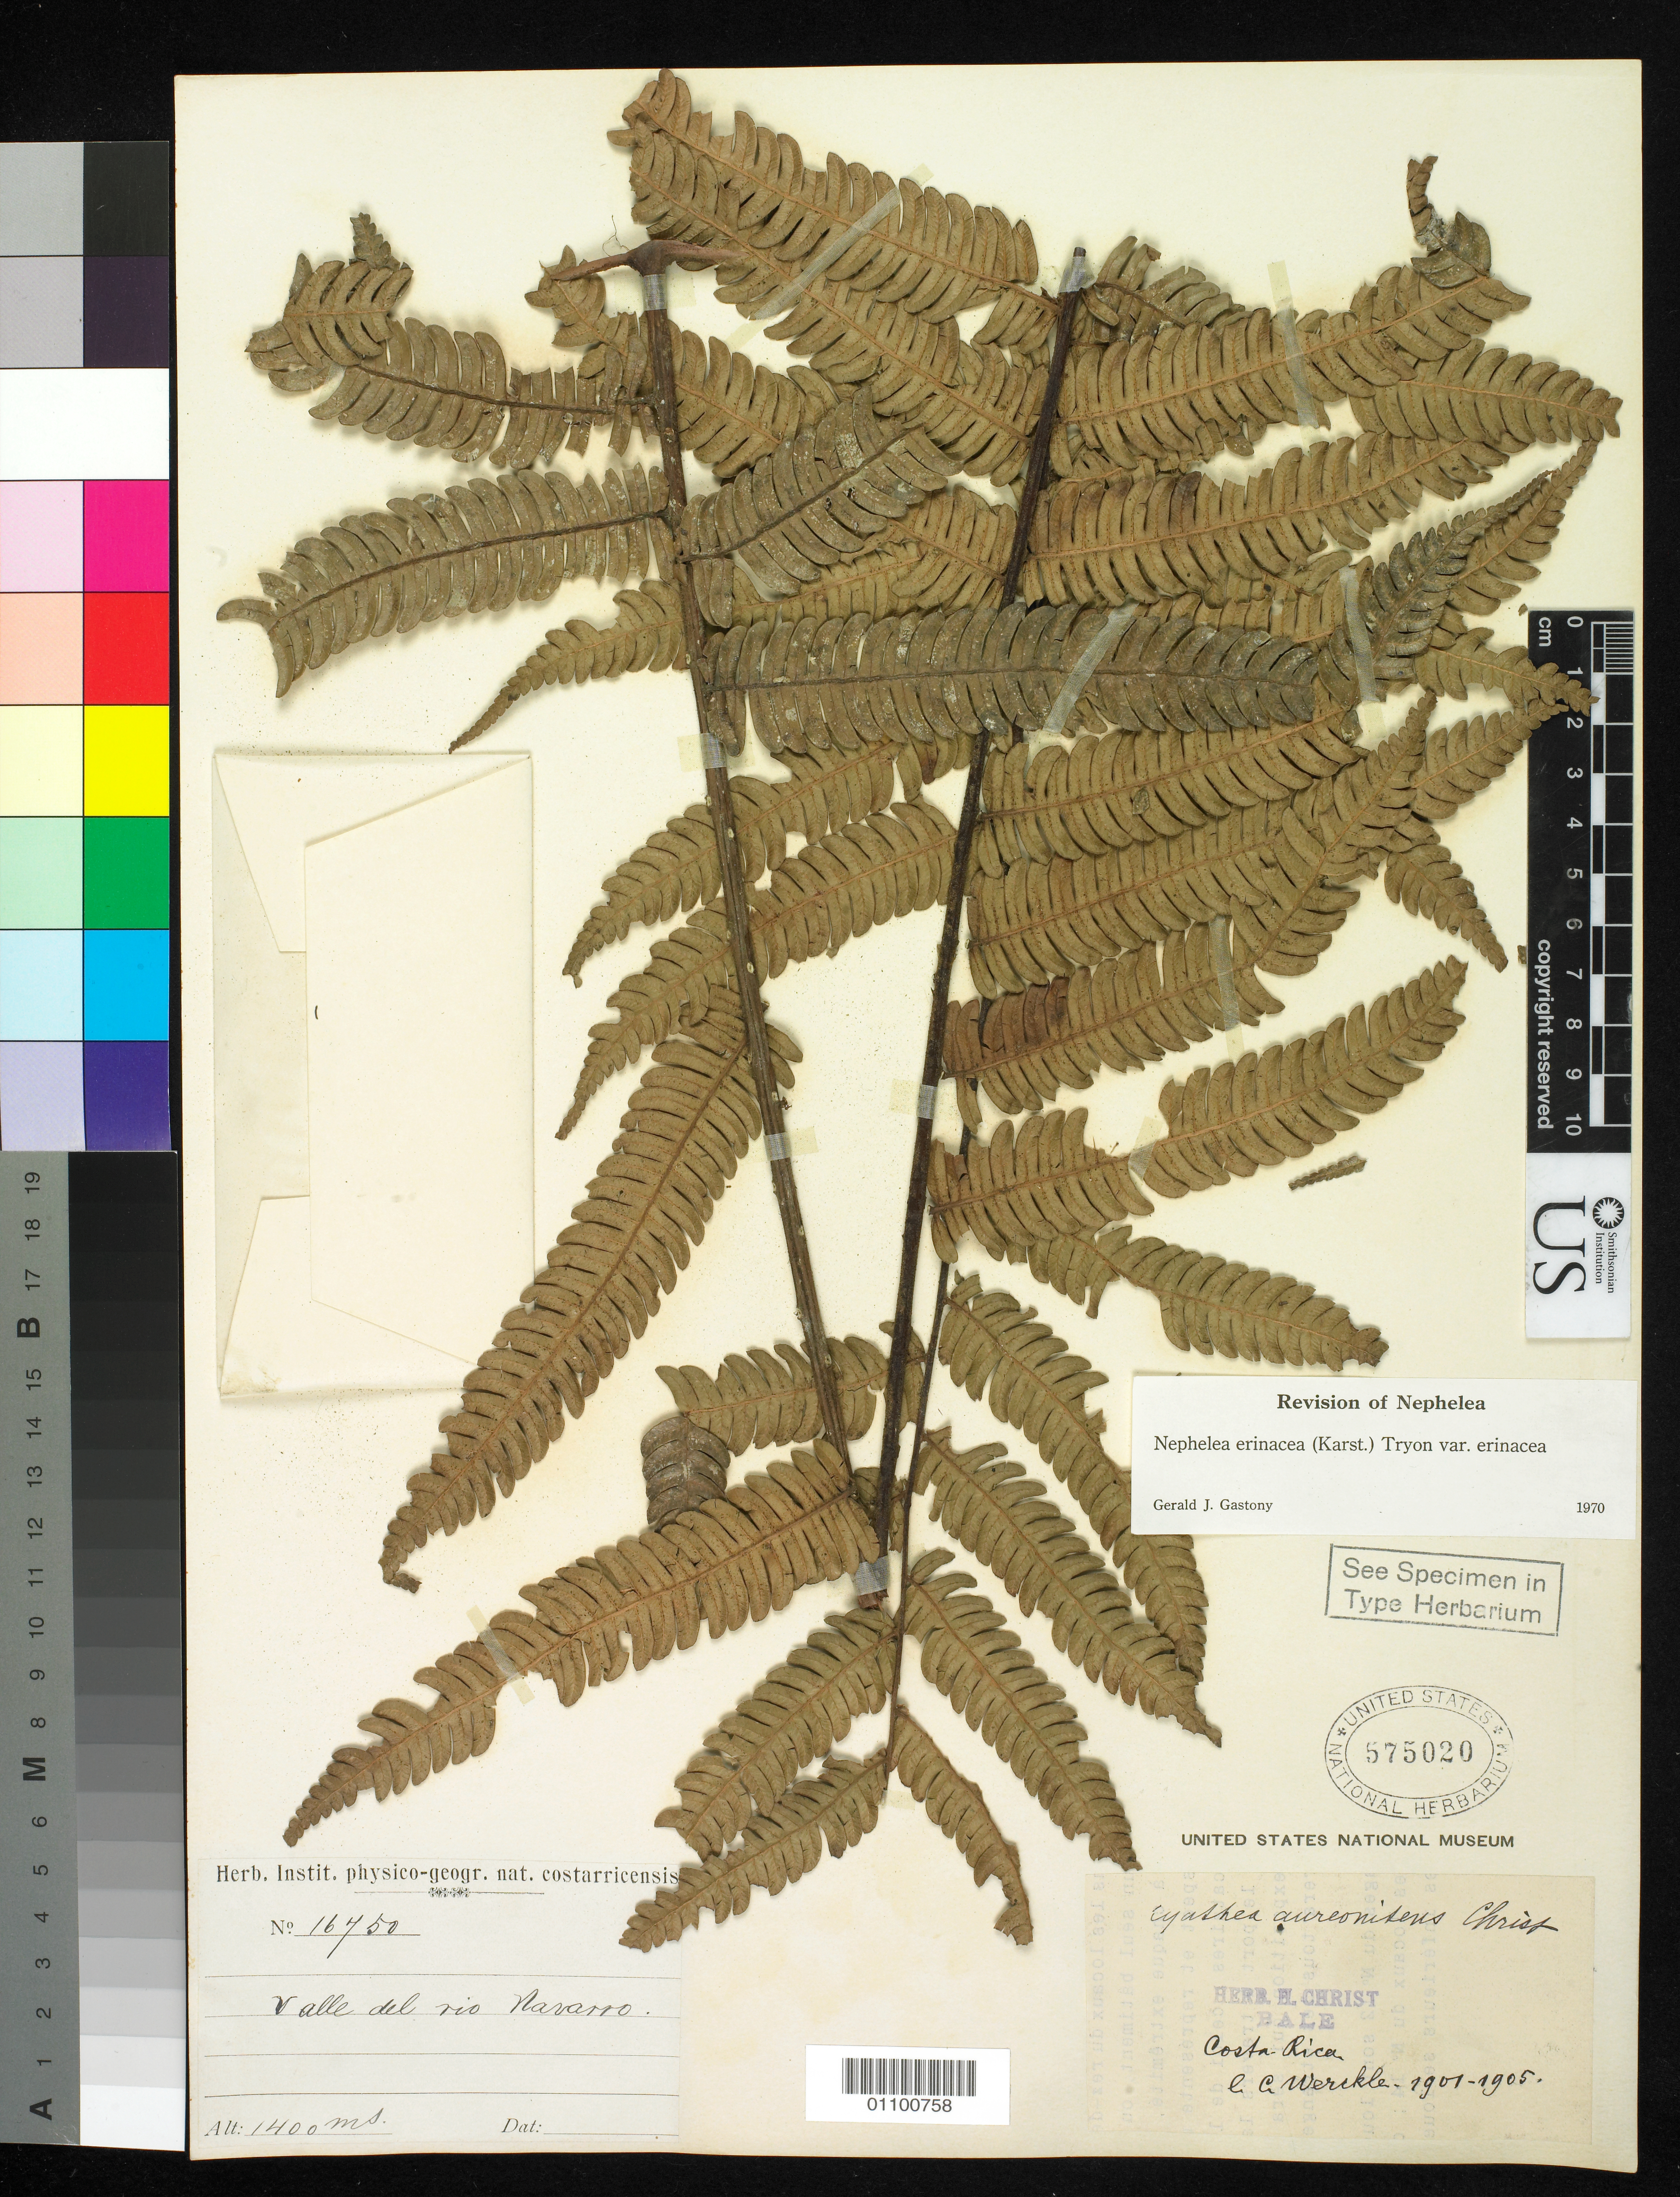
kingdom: Plantae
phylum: Tracheophyta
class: Polypodiopsida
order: Cyatheales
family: Cyatheaceae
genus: Cyathea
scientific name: Cyathea aureonitens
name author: Christ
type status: Isosyntype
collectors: C. C Wercklé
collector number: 16750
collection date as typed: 1901 to -- --- 1905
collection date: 1901/1905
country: Costa Rica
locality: Vall del rio Navarro.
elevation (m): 1400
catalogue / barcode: US 575020